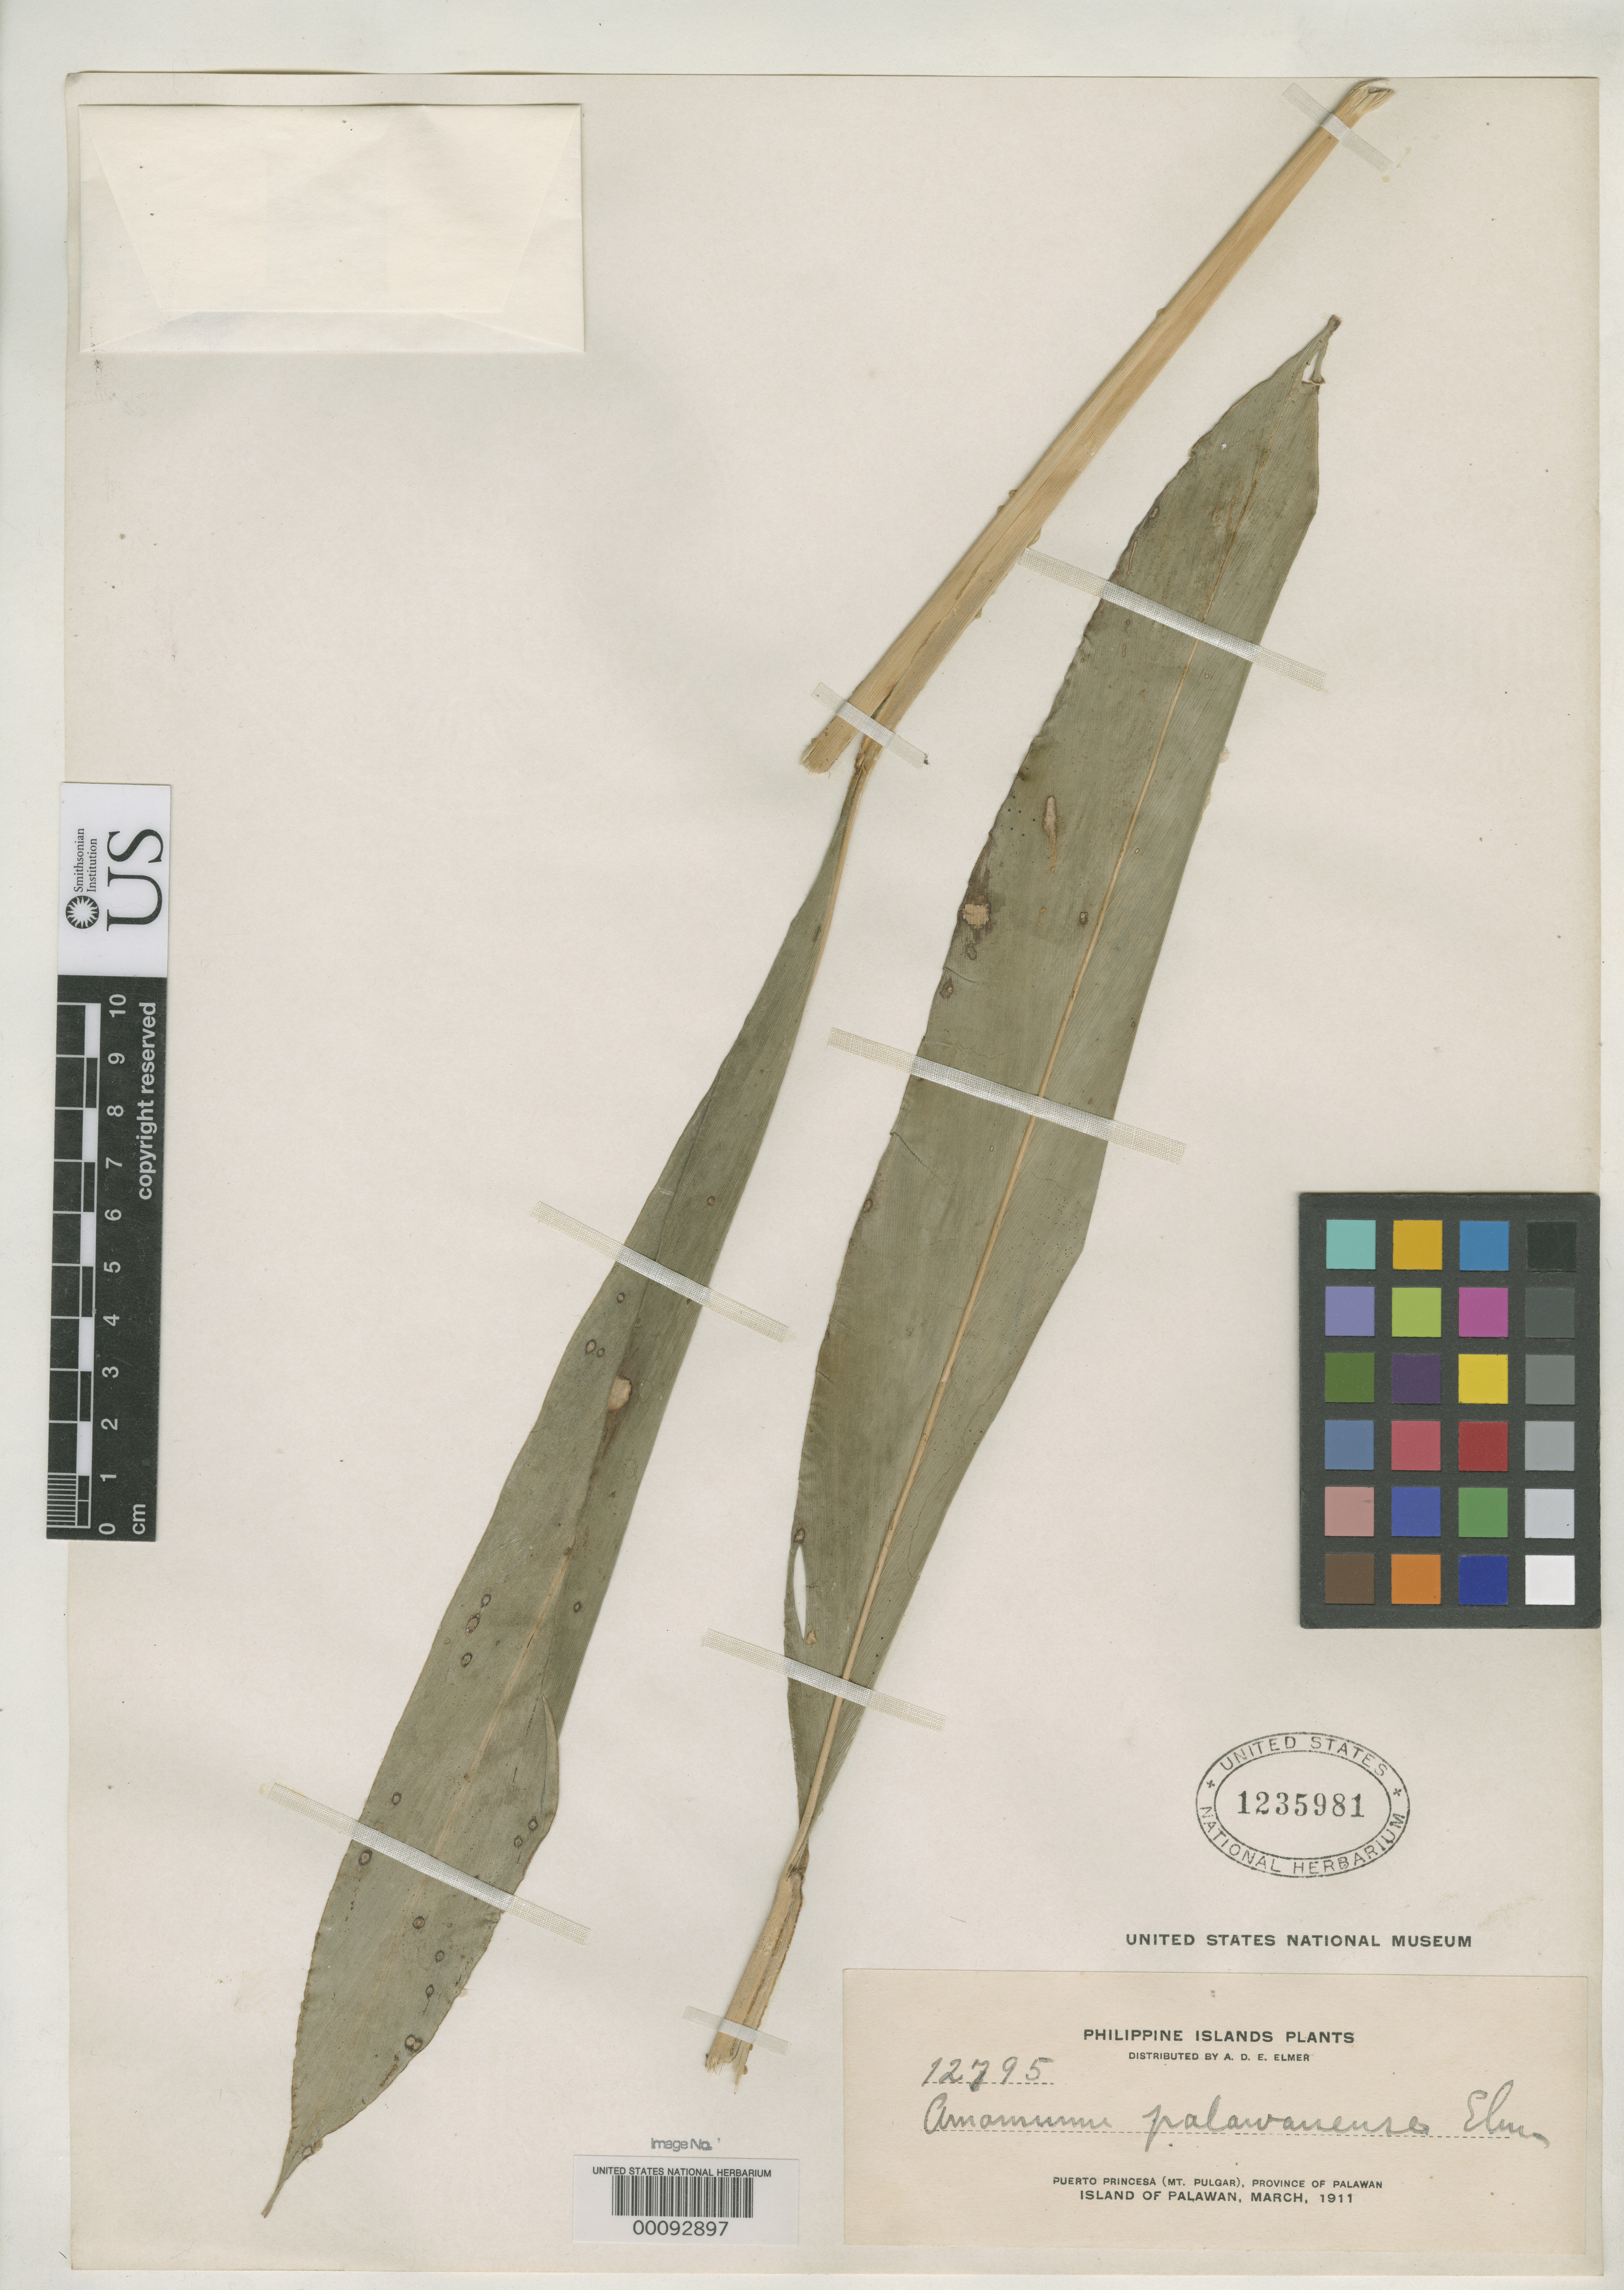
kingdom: Plantae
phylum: Tracheophyta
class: Liliopsida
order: Zingiberales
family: Zingiberaceae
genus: Amomum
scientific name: Amomum palawanense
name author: Elmer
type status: Isotype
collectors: A. D. E. Elmer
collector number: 12795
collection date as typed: Mar 1911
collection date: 1911-03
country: Philippines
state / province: Mimaropa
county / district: Palawan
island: Palawan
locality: Puerto Princesa, Mount Pulgar.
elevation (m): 76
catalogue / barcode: US 1235981